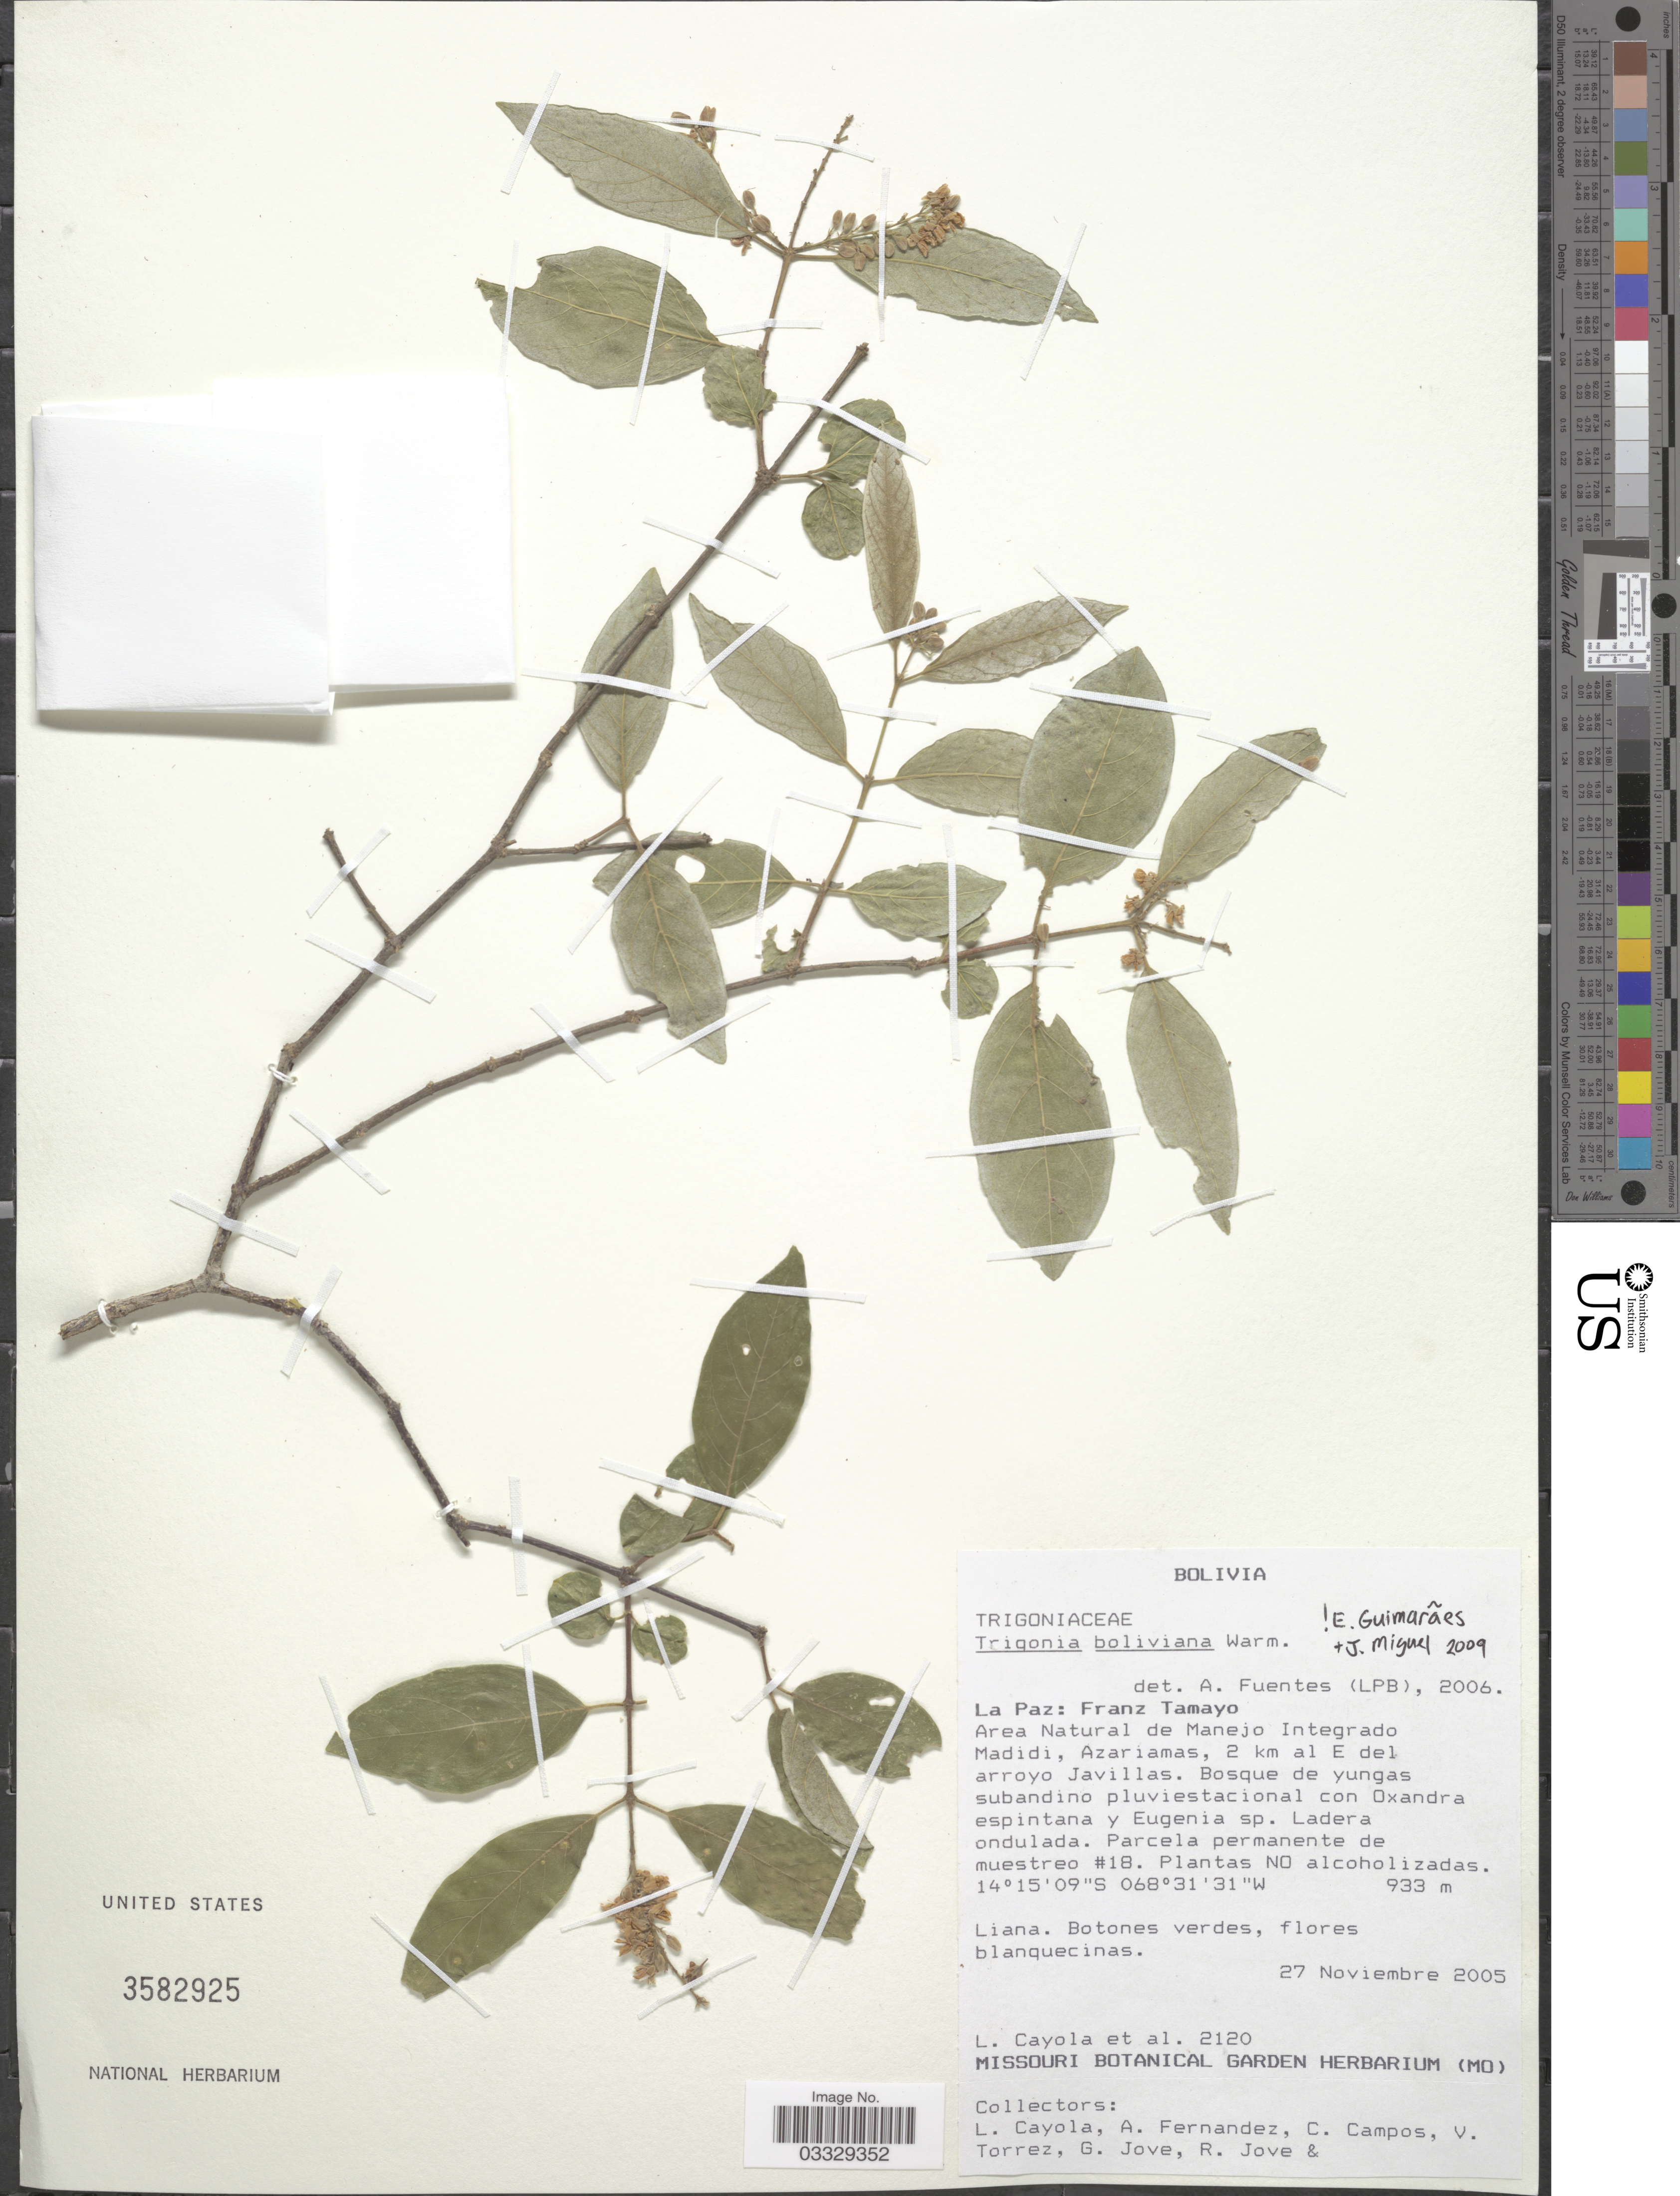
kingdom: Plantae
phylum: Tracheophyta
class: Magnoliopsida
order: Malpighiales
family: Trigoniaceae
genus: Trigonia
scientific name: Trigonia boliviana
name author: Warm.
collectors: L. Cayola, A. Fernandez, C. Campos, V. Torrez & et al.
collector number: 2120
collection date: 2005-11-27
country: Bolivia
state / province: La Paz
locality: Franz Tamayo. Area Natural de Manejo Integrado Madidi, Azariamas, 2 km al E del arroyo Javillas.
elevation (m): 933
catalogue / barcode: US 3582925